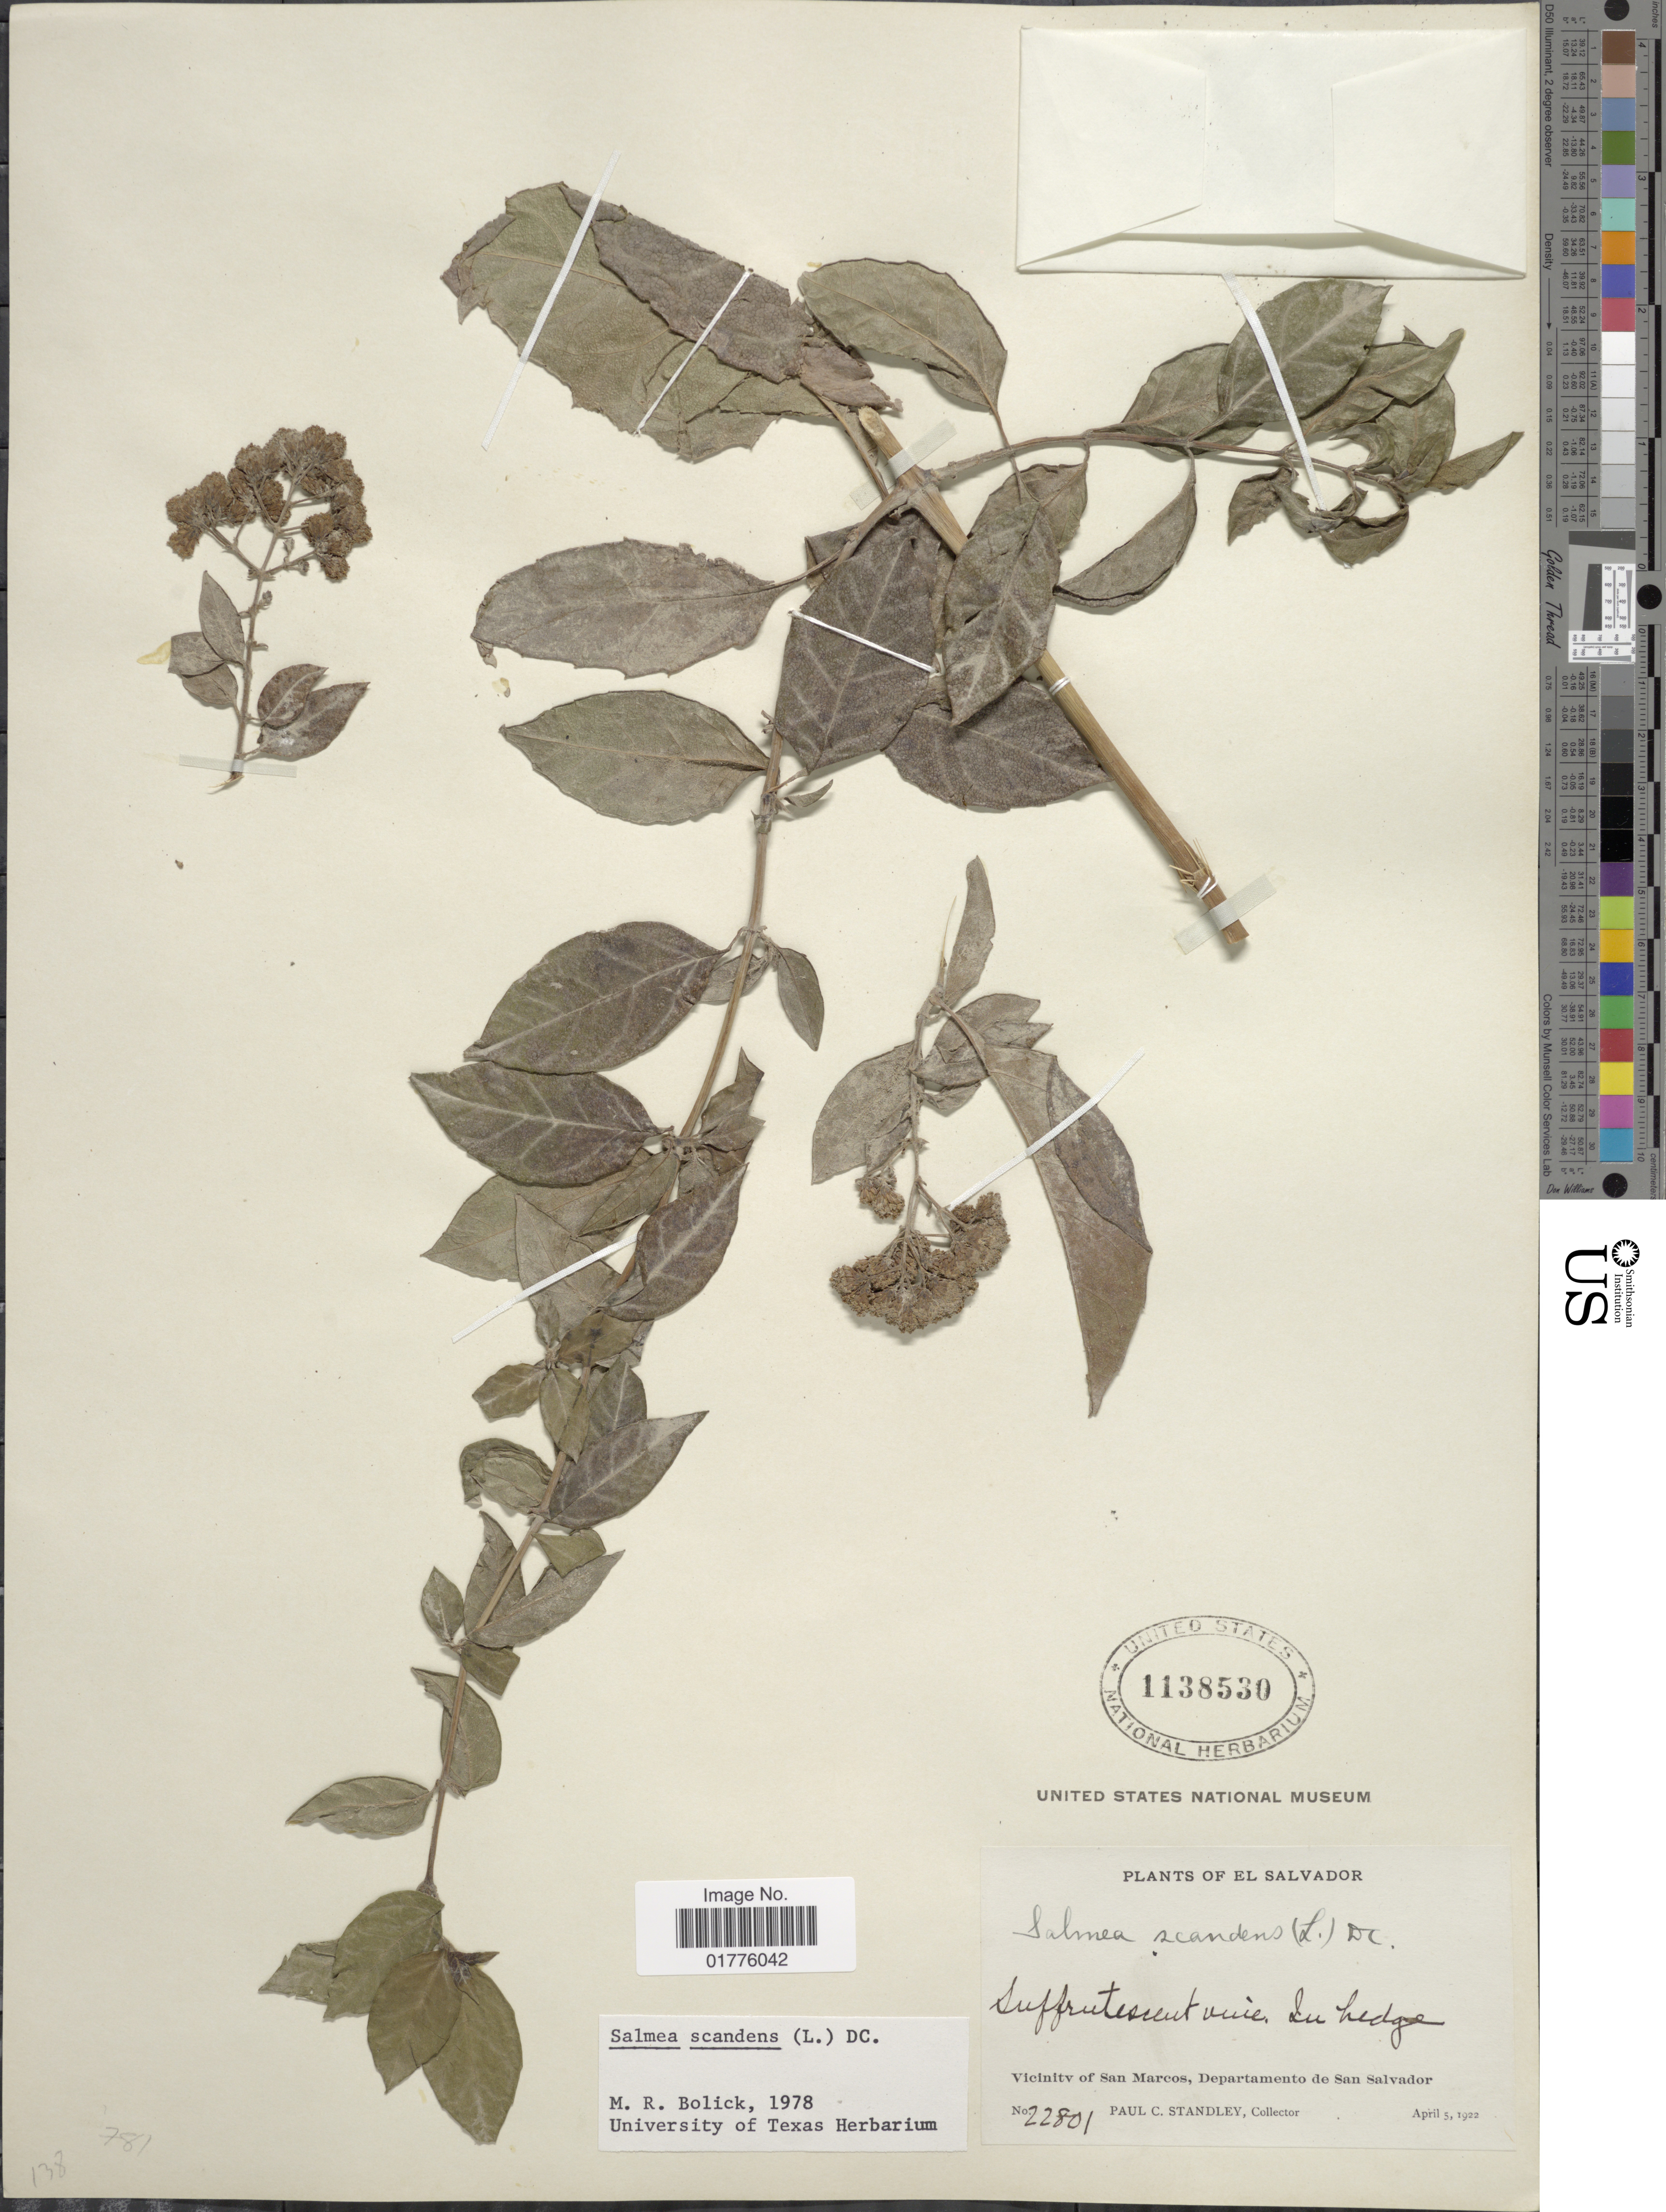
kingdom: Plantae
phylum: Tracheophyta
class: Magnoliopsida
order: Asterales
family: Asteraceae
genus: Salmea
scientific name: Salmea scandens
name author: (L.) DC.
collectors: P. C. Standley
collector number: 22801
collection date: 1922-04-05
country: Bahamas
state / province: San Salvador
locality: Vicinity of San Marcos, Departamento de San Salvador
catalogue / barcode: US 1138530